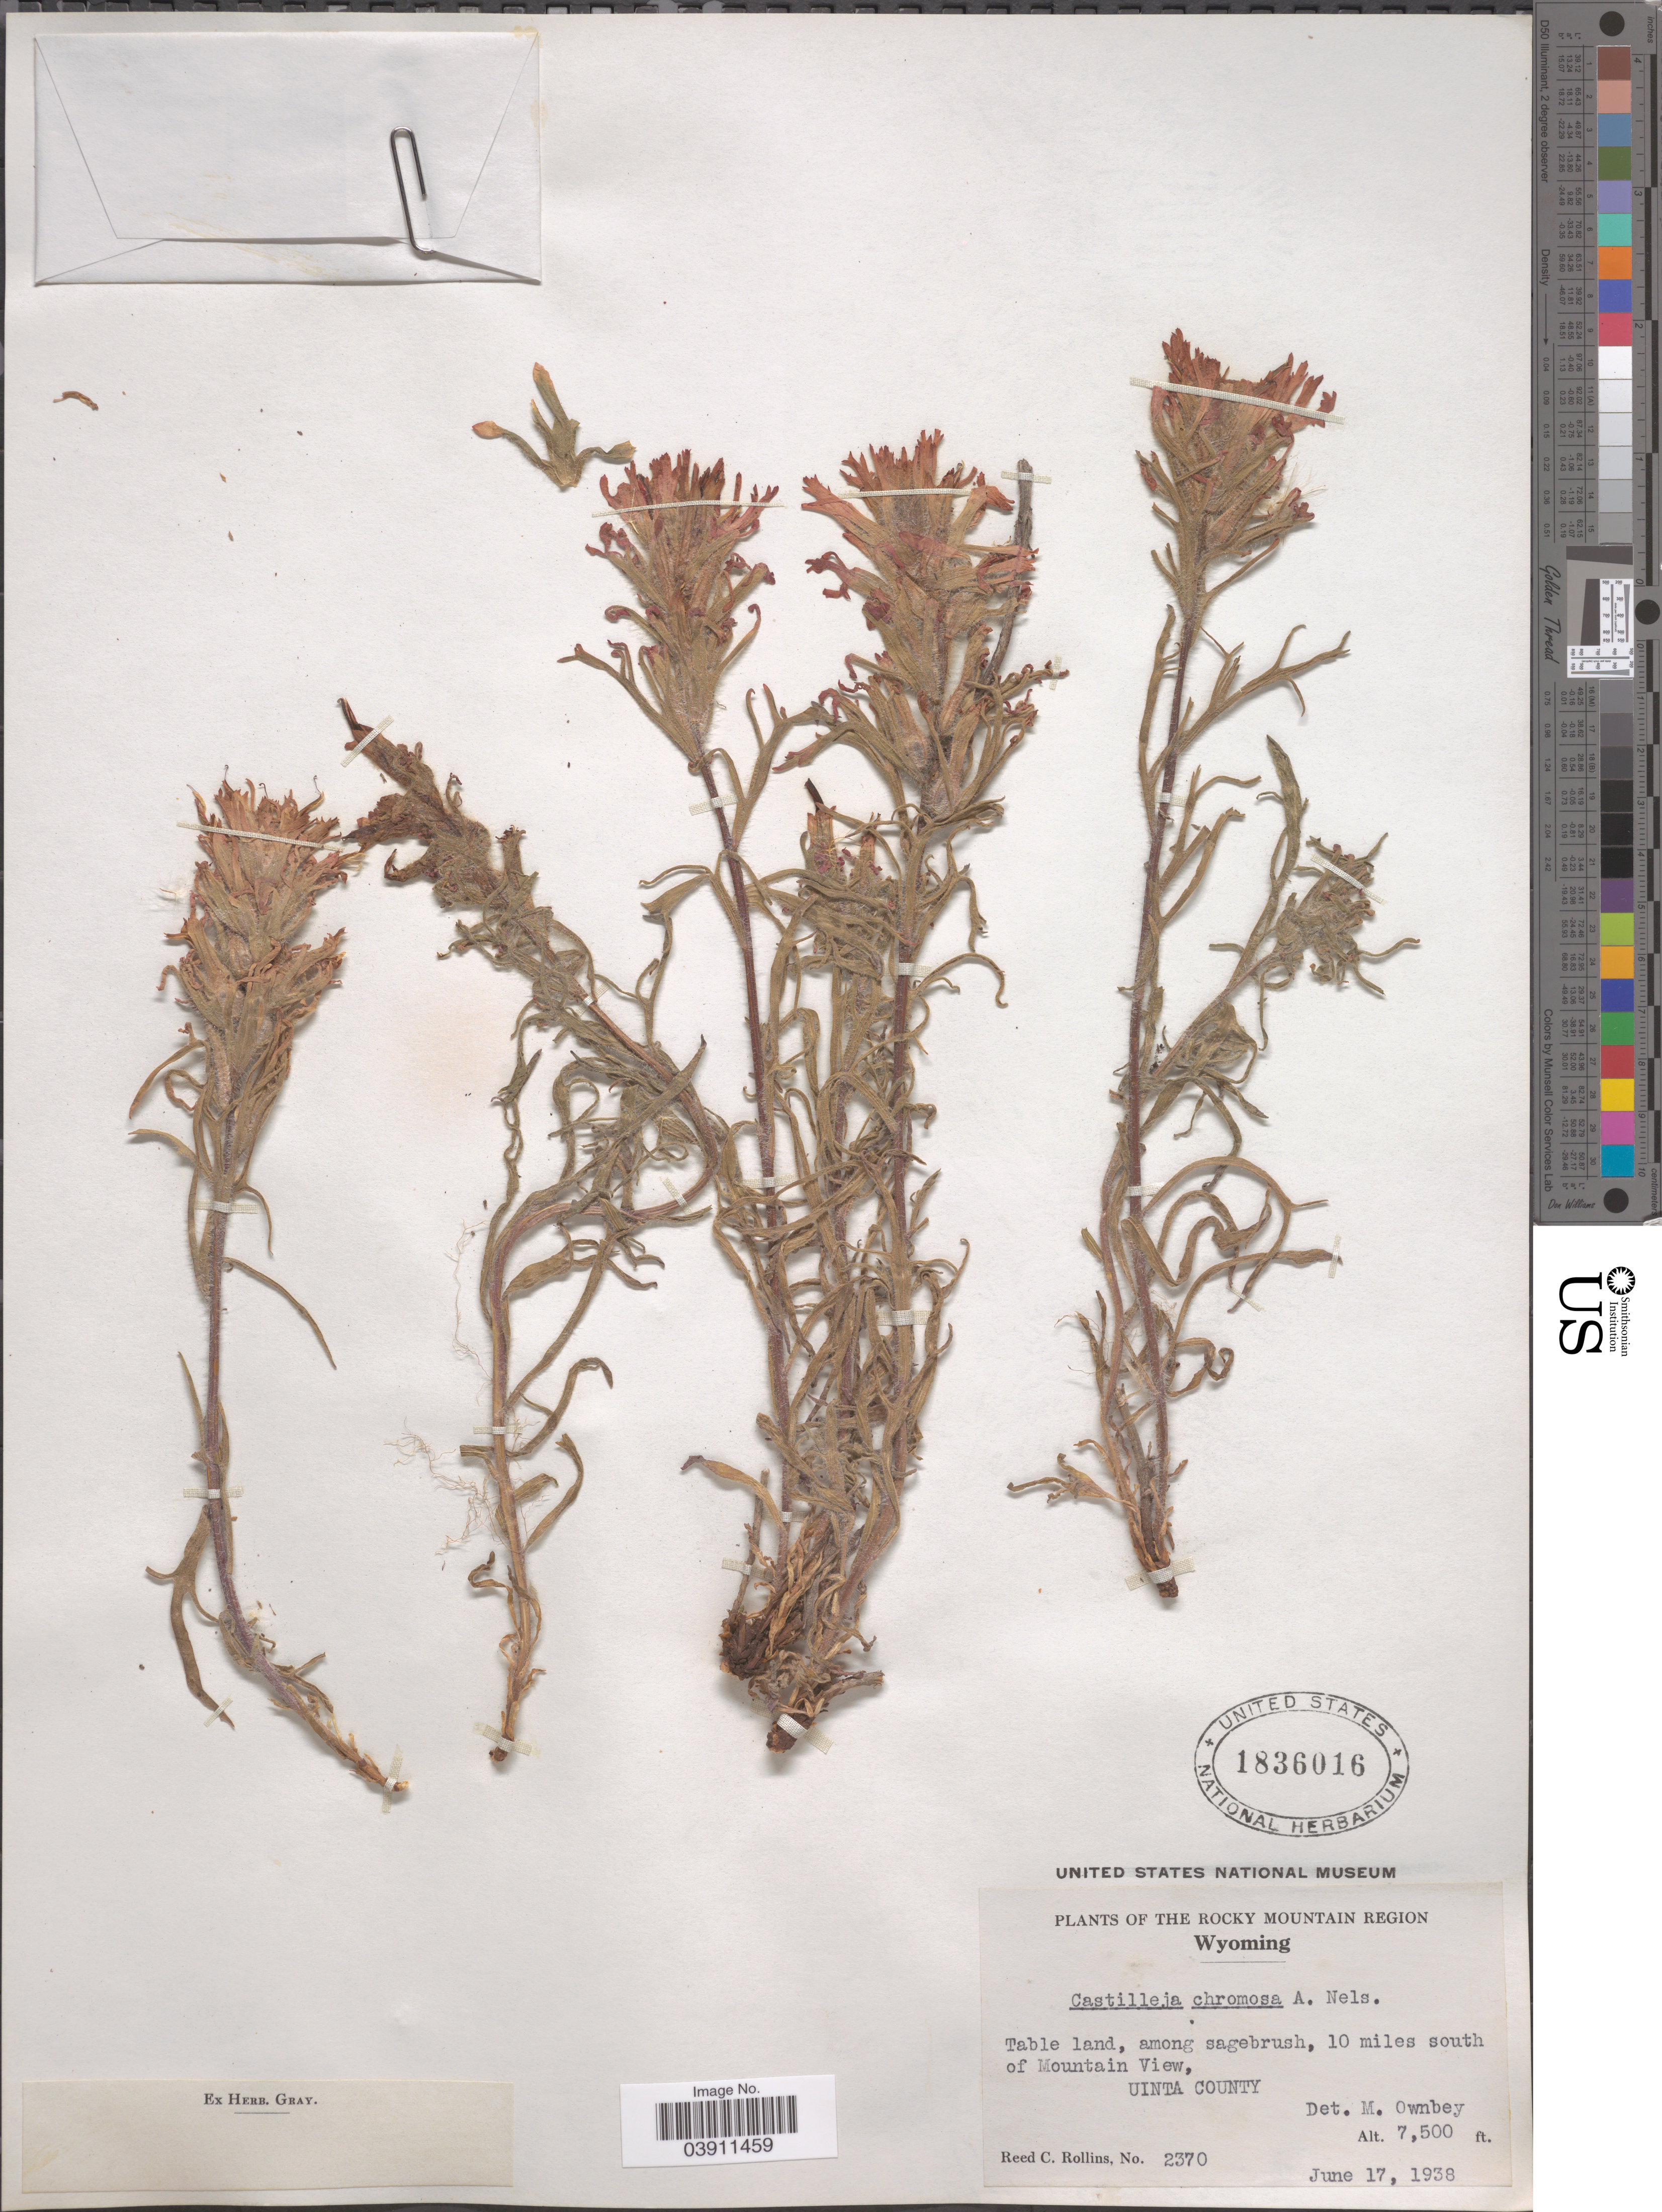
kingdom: Plantae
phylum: Tracheophyta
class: Magnoliopsida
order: Lamiales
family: Orobanchaceae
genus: Castilleja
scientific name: Castilleja chromosa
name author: A. Nelson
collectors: R. C. Rollins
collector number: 2370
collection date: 1938-06-17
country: United States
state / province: Wyoming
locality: Rocky Mountain Region. Table land, among sagebrush, 10 miles south of Mountain View, Uinta County.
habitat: table land, among sagebrush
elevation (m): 2286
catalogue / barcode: US 1836016